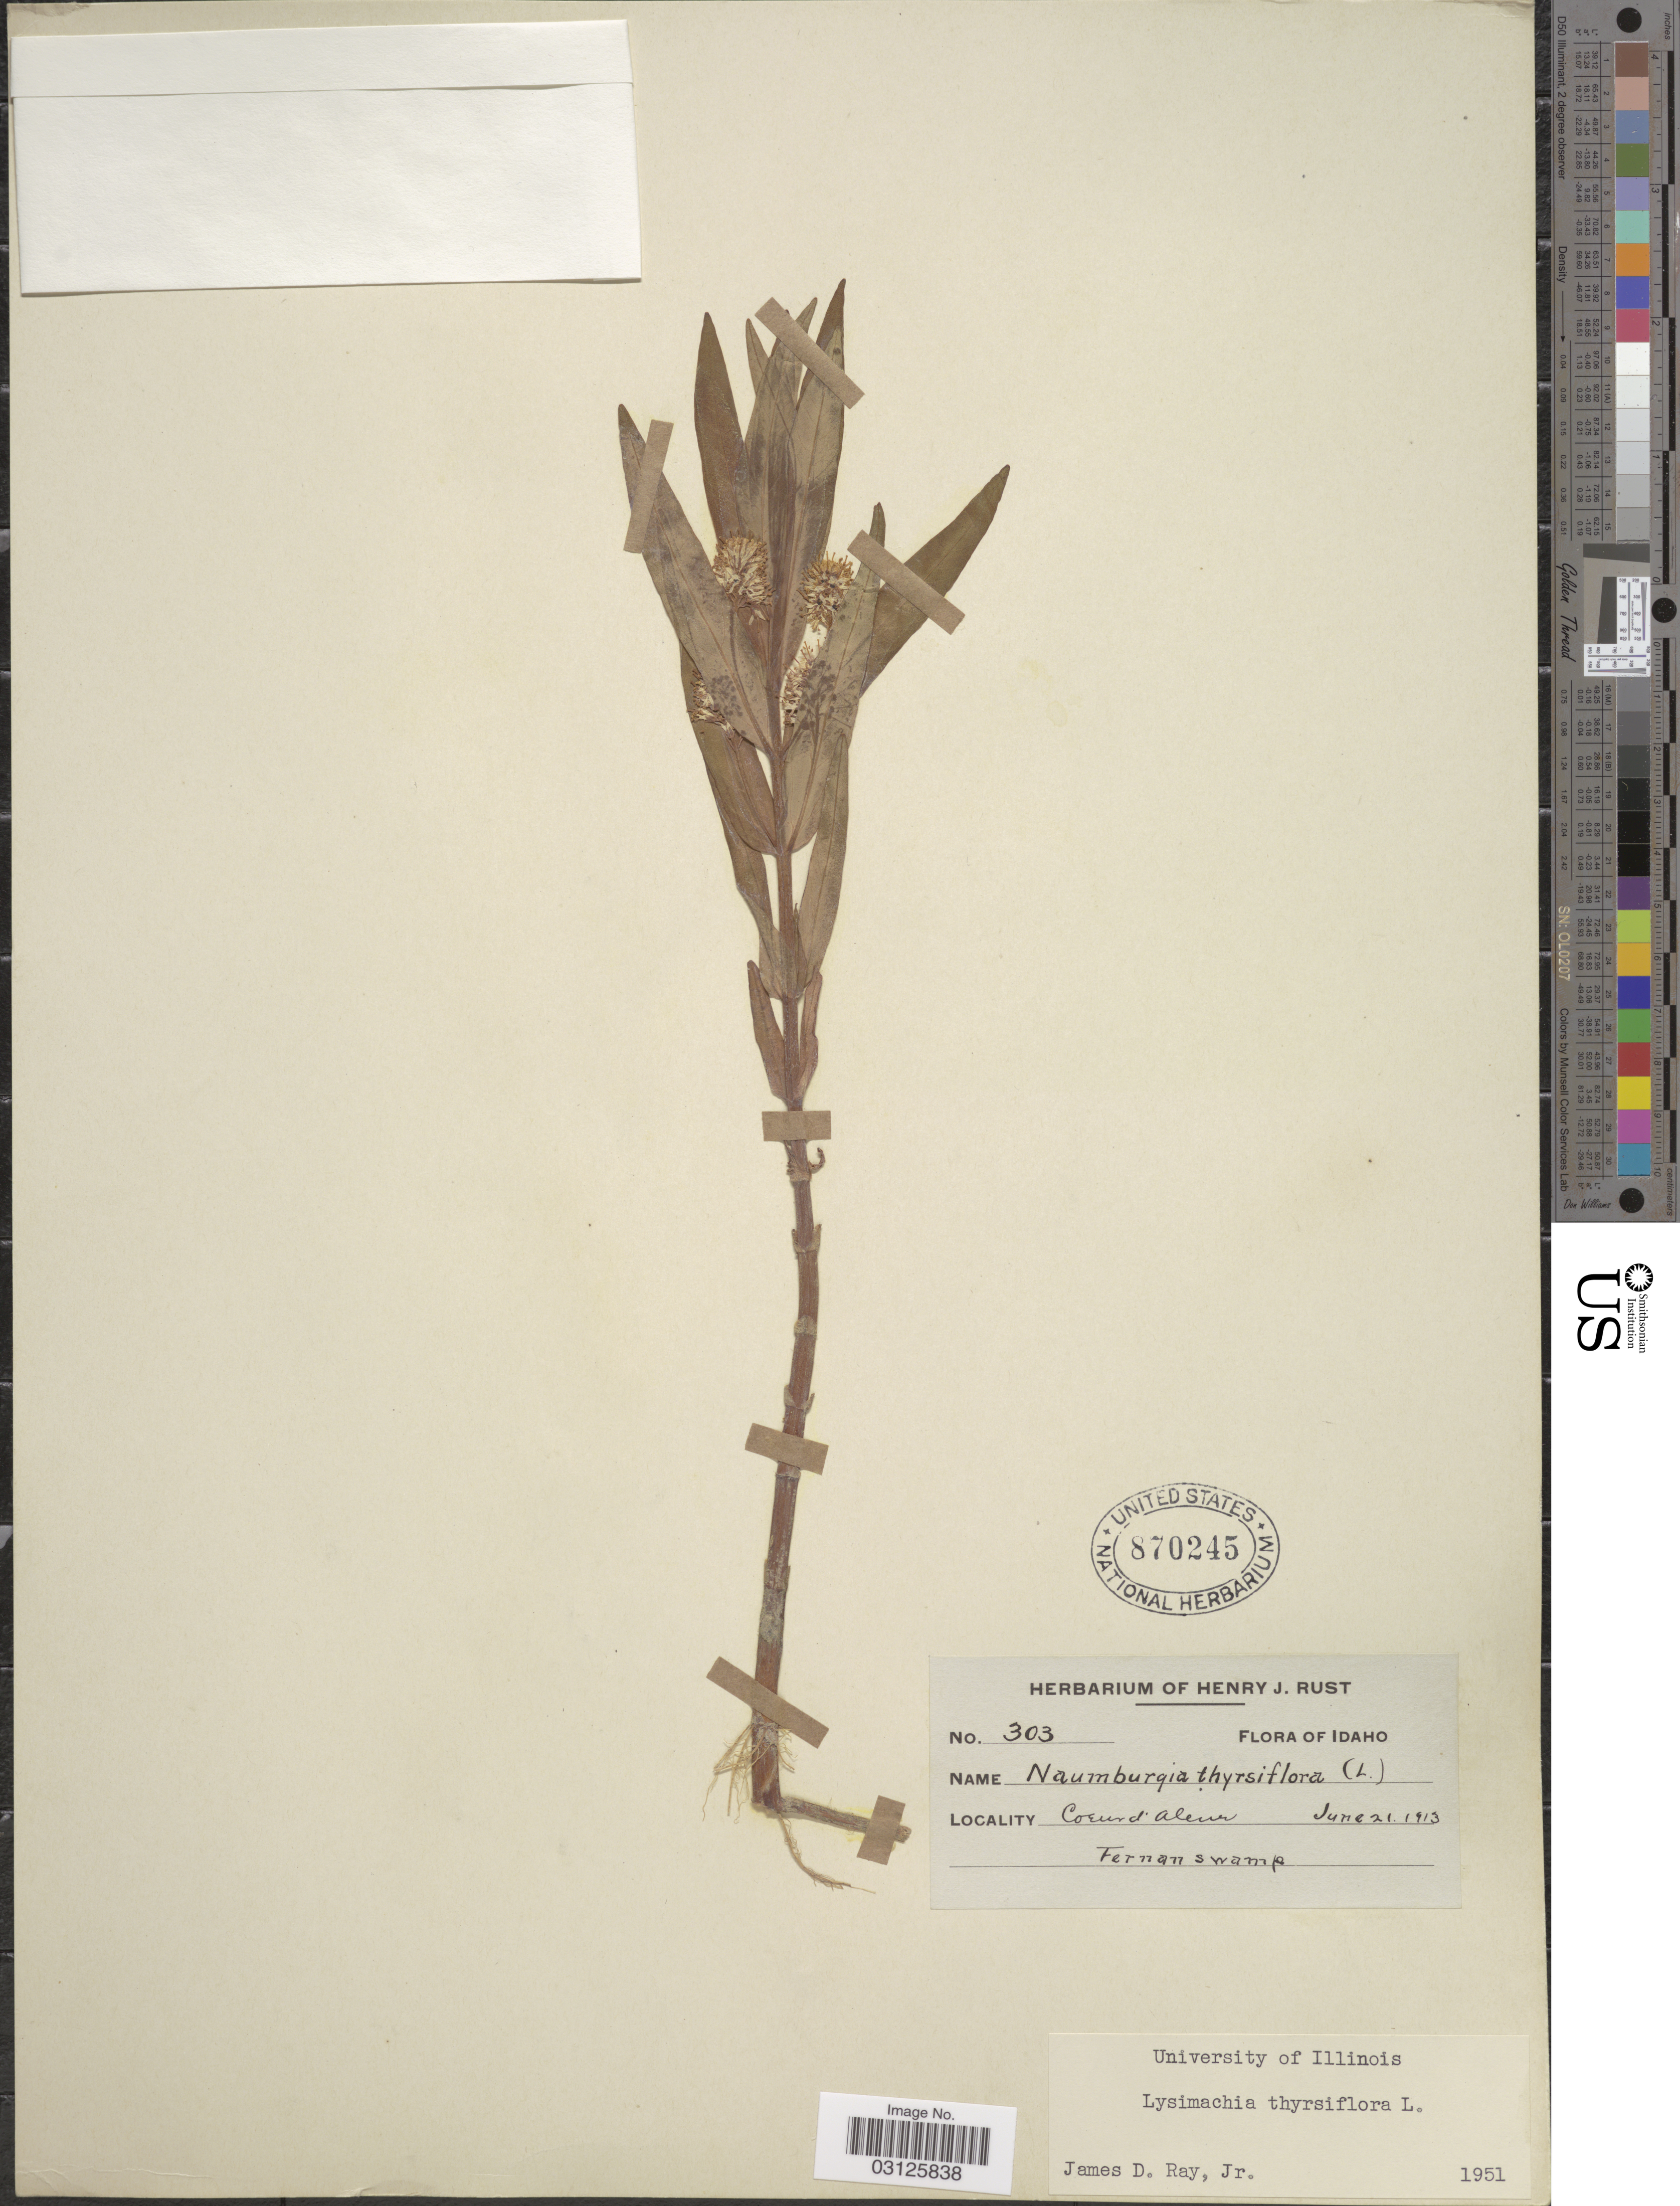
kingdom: Plantae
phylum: Tracheophyta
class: Magnoliopsida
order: Ericales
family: Primulaceae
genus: Lysimachia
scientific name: Lysimachia thyrsiflora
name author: L.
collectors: H. J. Rust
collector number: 303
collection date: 1913-06-21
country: United States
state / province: Idaho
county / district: Kootenai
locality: Coeur d'Alene.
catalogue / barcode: US 870245